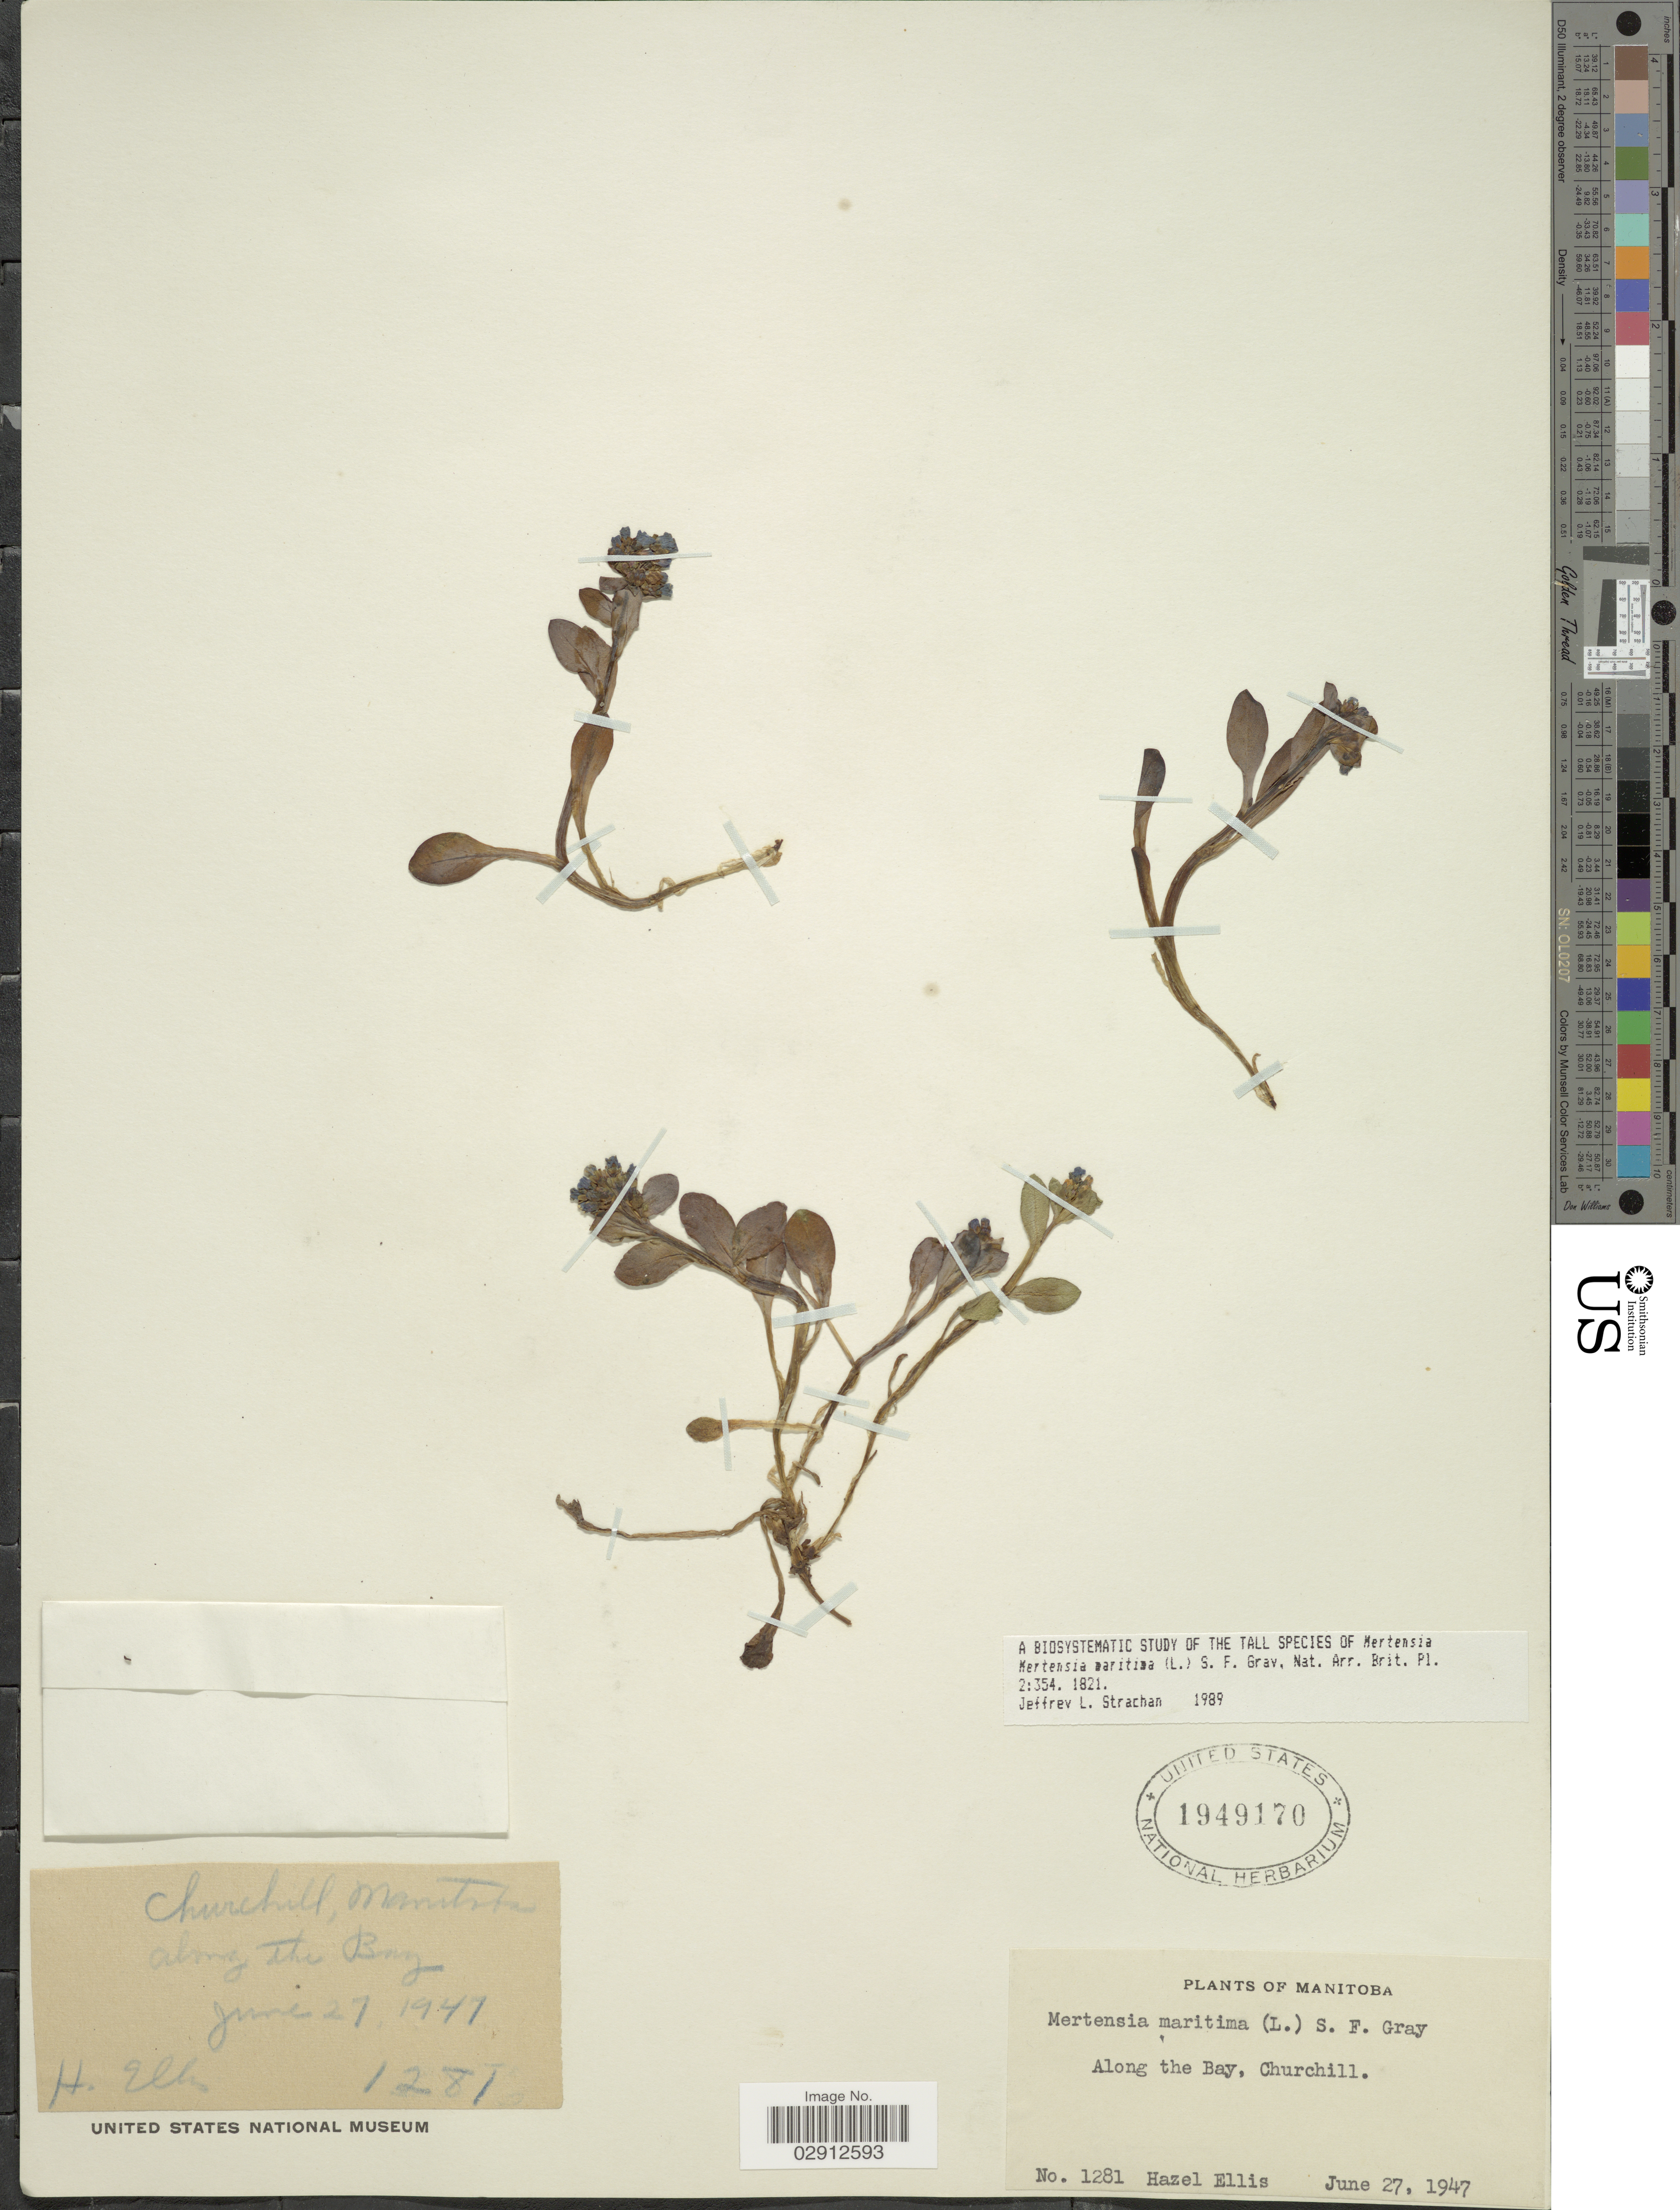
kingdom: Plantae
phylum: Tracheophyta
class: Magnoliopsida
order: Boraginales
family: Boraginaceae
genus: Mertensia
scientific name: Mertensia maritima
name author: (L.) S.F. Gray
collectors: H. Ellis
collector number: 1281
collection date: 1947-06-27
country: Canada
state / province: Manitoba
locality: Manitoba, Along the Bay, Churchill.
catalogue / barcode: US 1949170